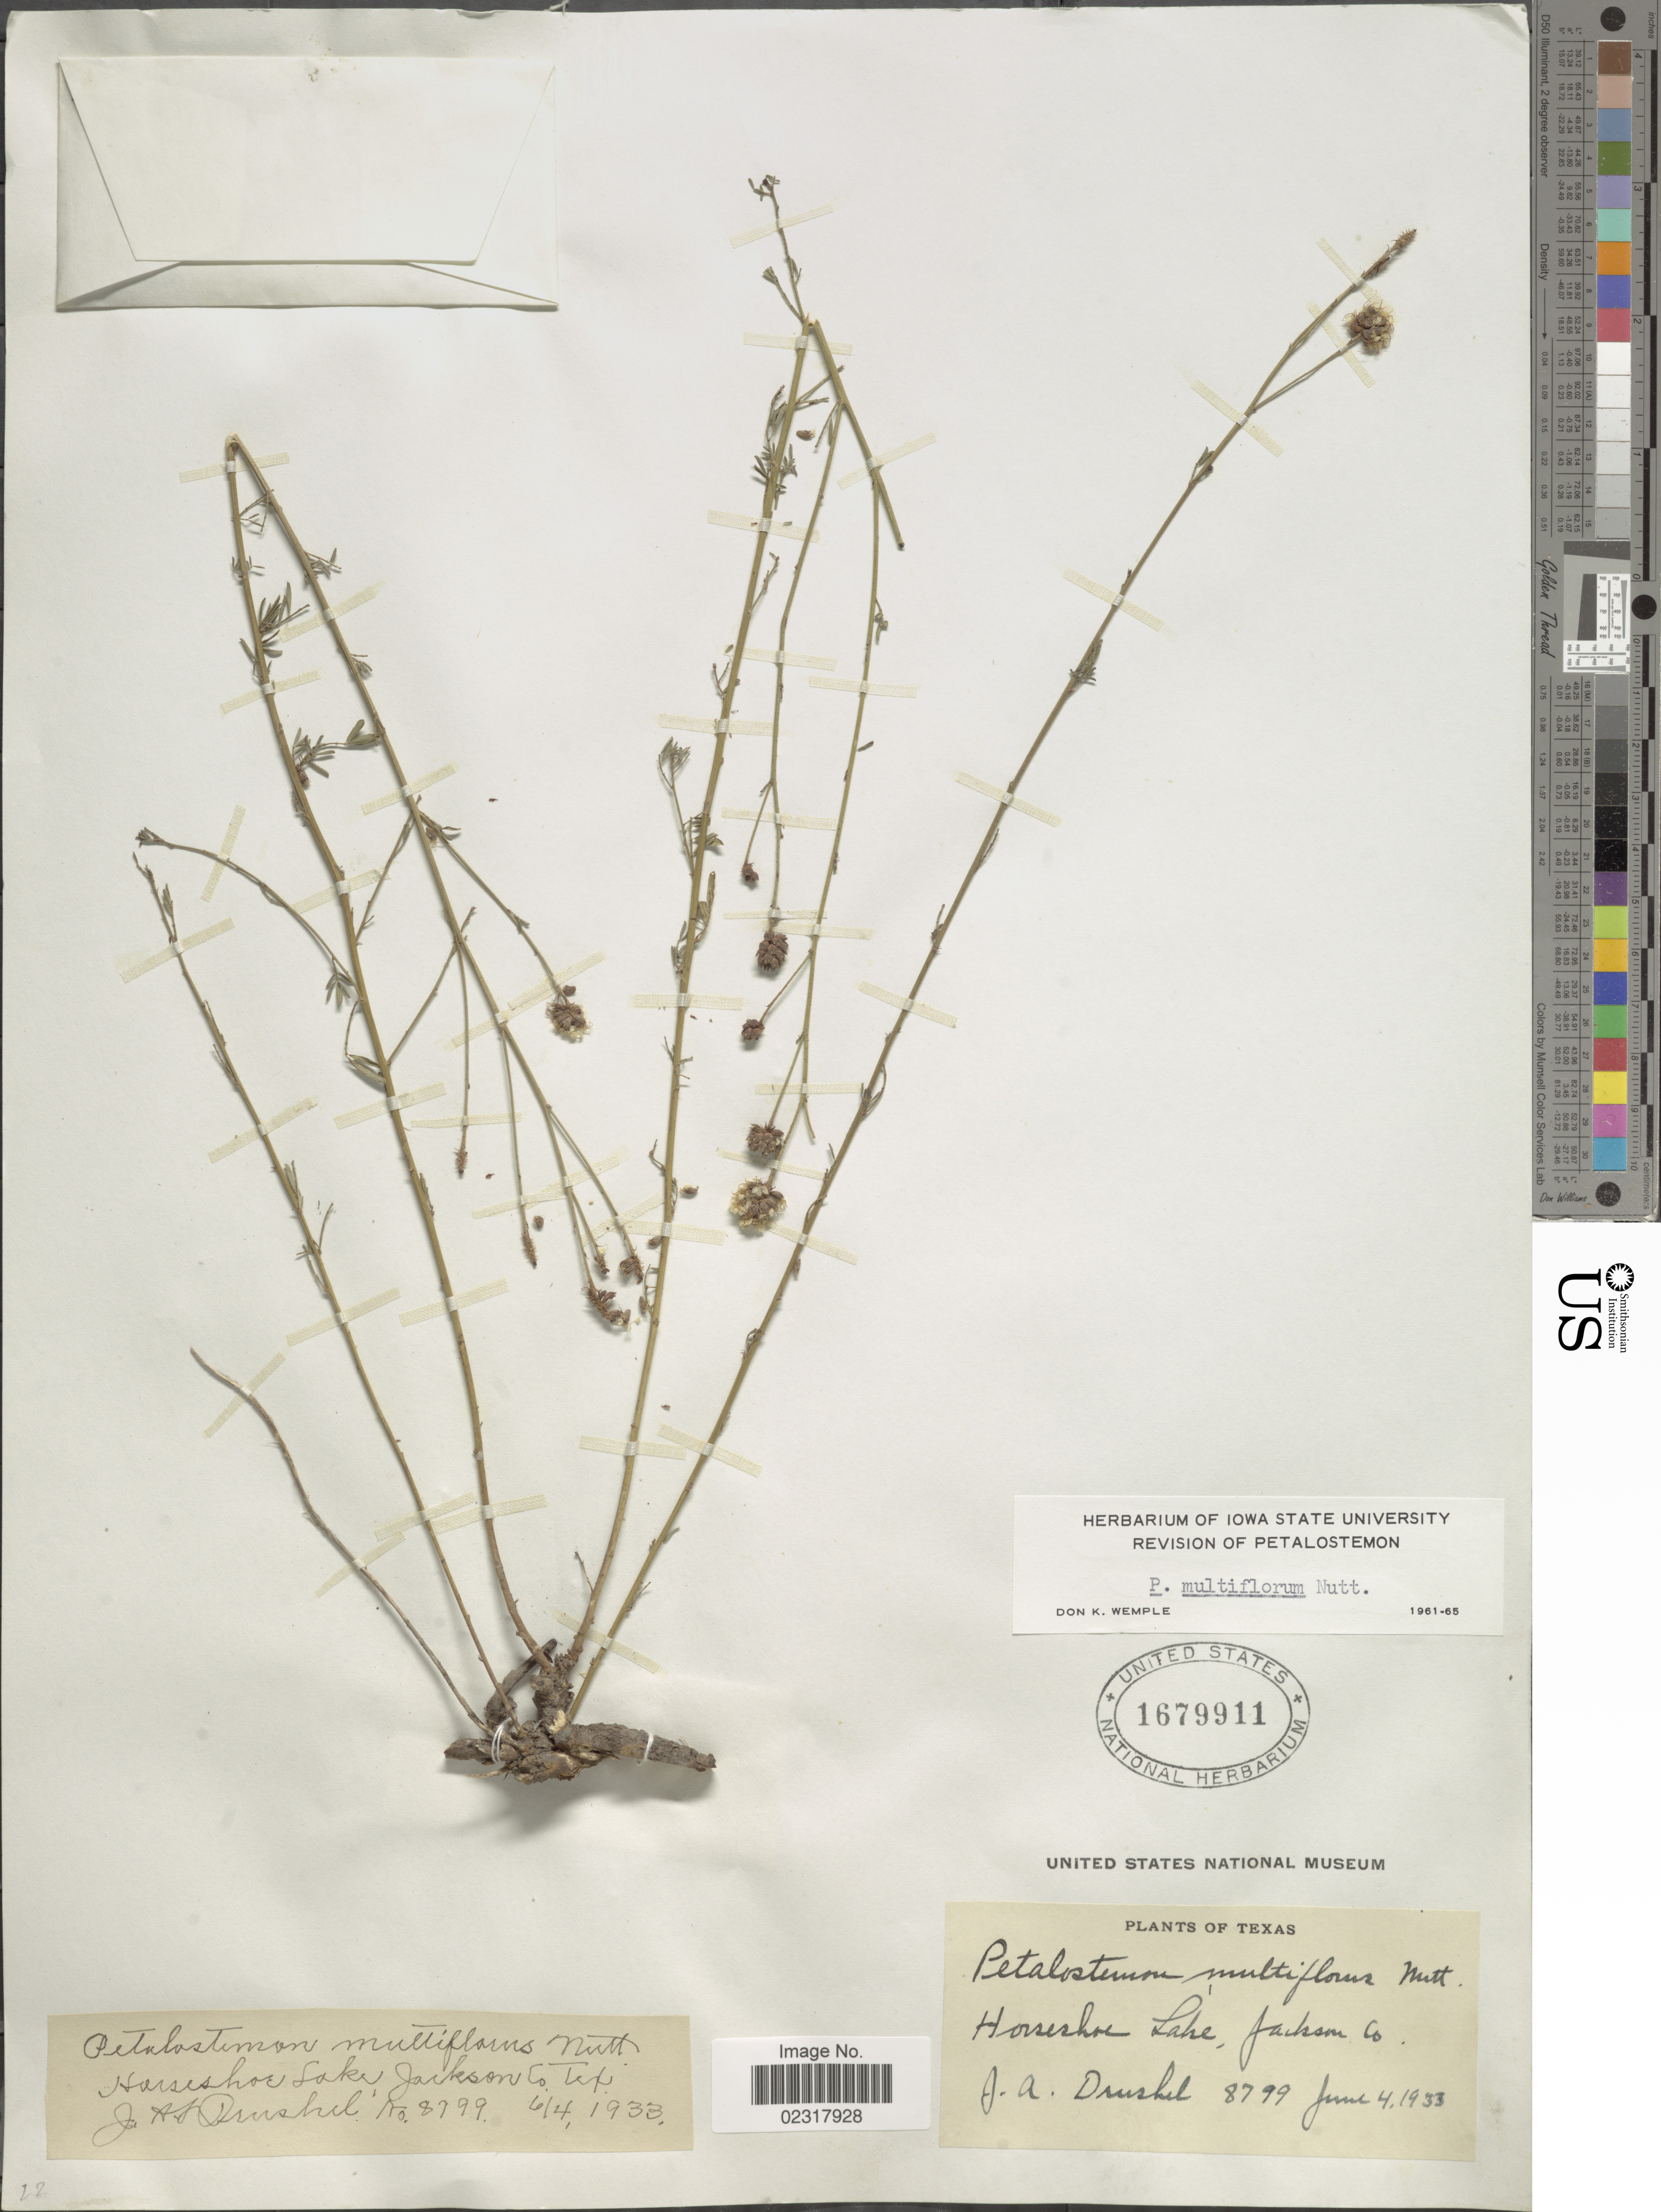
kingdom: Plantae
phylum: Tracheophyta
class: Magnoliopsida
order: Fabales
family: Fabaceae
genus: Dalea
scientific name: Dalea multiflora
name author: (Nutt.) Shinners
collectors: J. A. Drushel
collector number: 8799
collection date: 1933-06-04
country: United States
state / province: Texas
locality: Horseshoe Lake, Jackson Co.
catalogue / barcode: US 1679911